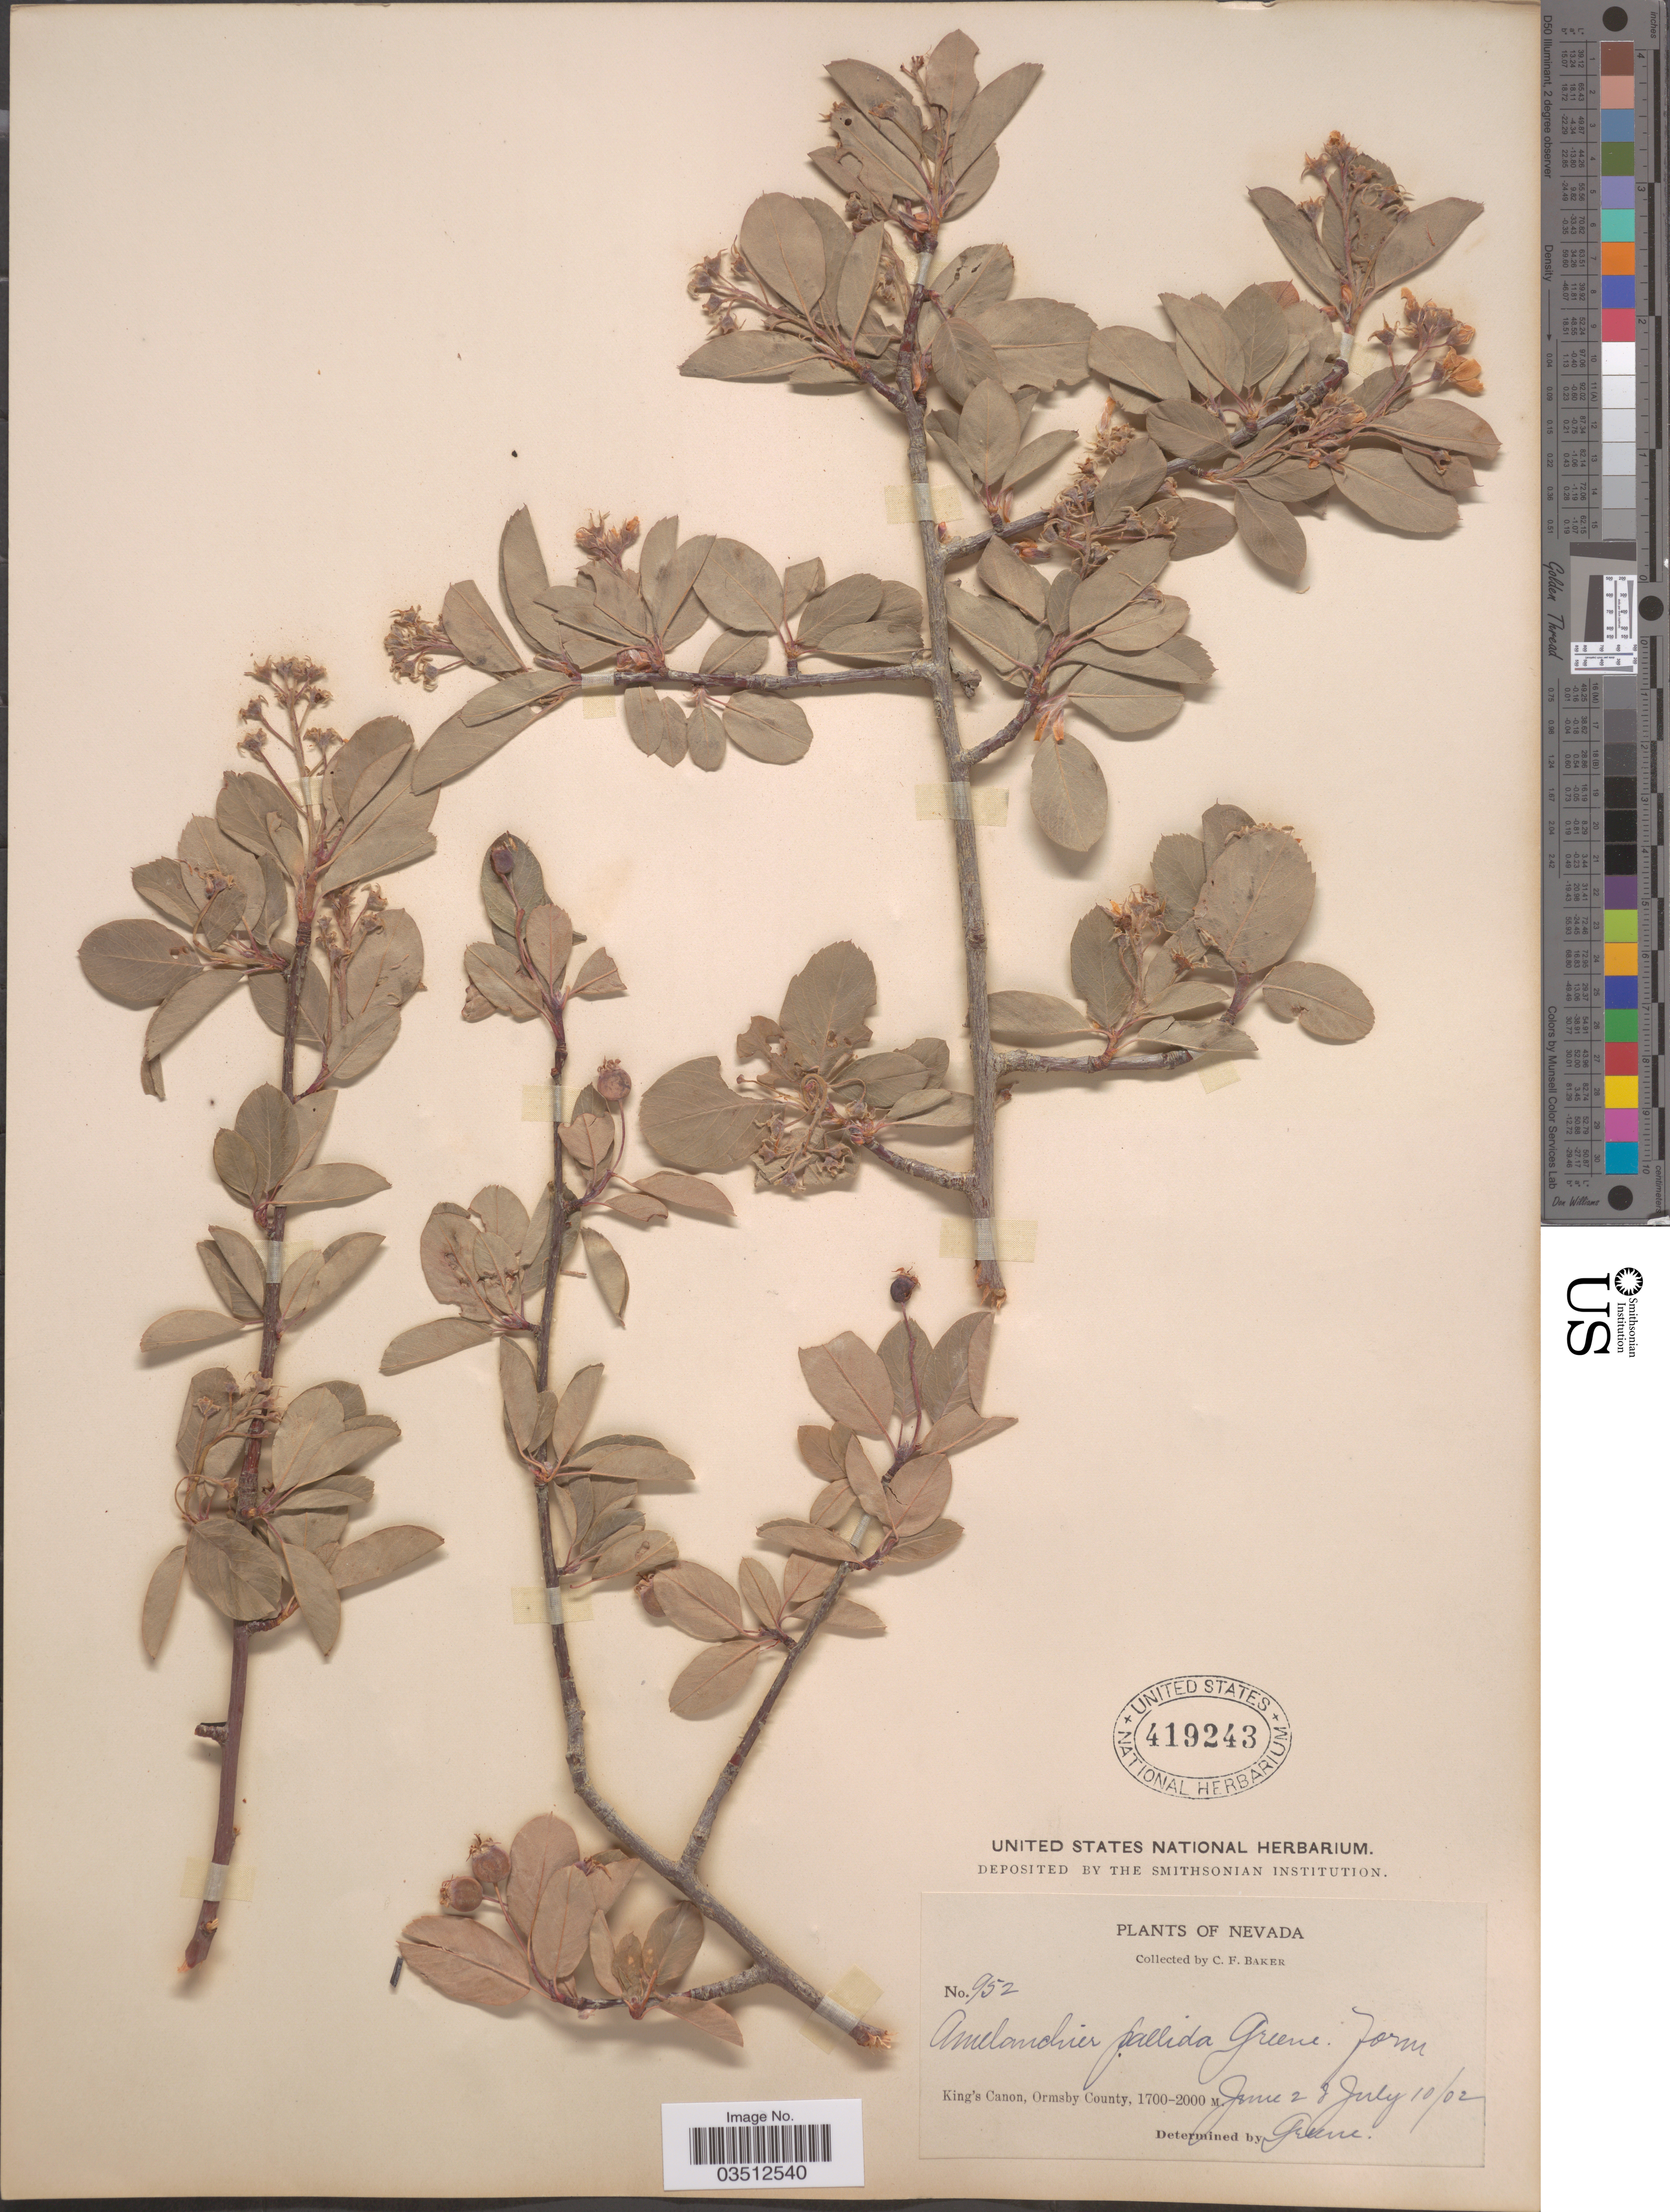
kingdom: Plantae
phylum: Tracheophyta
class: Magnoliopsida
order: Rosales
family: Rosaceae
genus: Amelanchier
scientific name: Amelanchier pallida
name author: Greene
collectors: C. F. Baker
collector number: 952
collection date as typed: Transcribed d/m/y: 2/6/2 to 10/7/2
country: United States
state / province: Nevada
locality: King's Canon, Ormsby County.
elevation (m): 1700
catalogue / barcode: US 419243